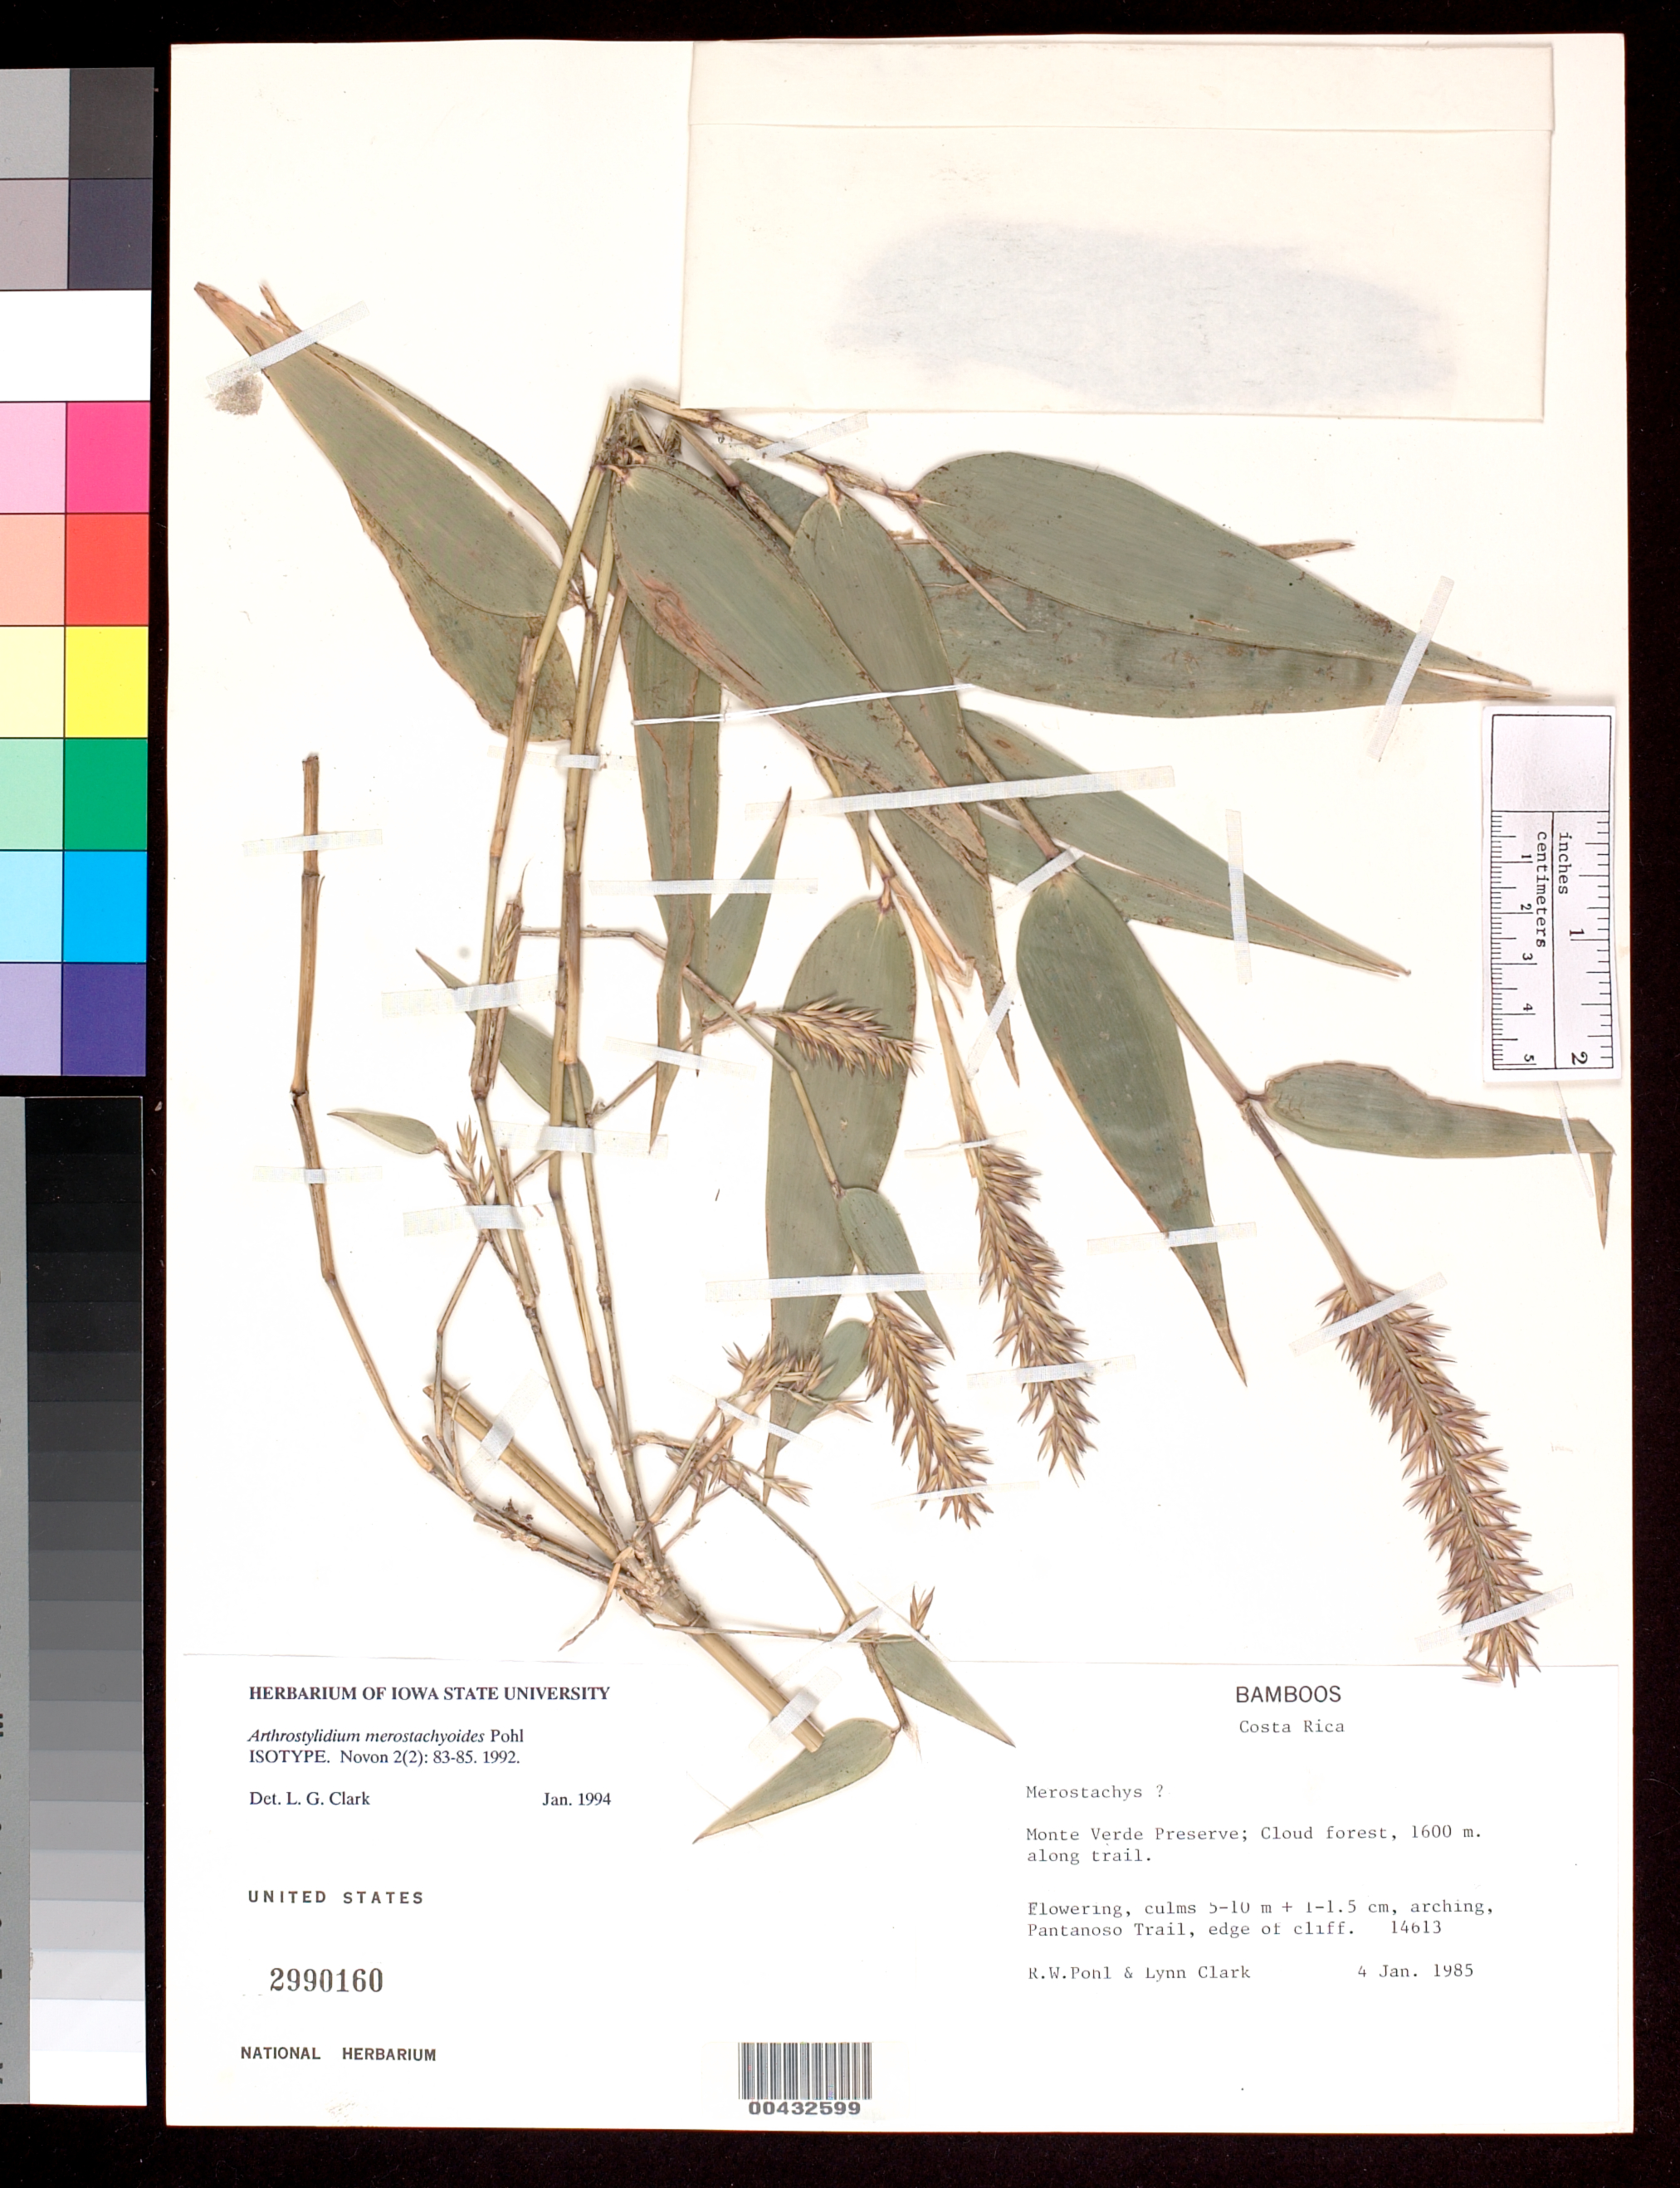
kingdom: Plantae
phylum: Tracheophyta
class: Liliopsida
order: Poales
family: Poaceae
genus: Arthrostylidium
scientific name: Arthrostylidium merostachyoides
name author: R.W. Pohl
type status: Isotype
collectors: R. W. Pohl & L. G. Clark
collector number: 14613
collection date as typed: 04 Jan 1985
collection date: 1985-01-04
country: Costa Rica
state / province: Puntarenas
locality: Monteverde Preserve.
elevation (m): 1600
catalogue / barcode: US 2990160